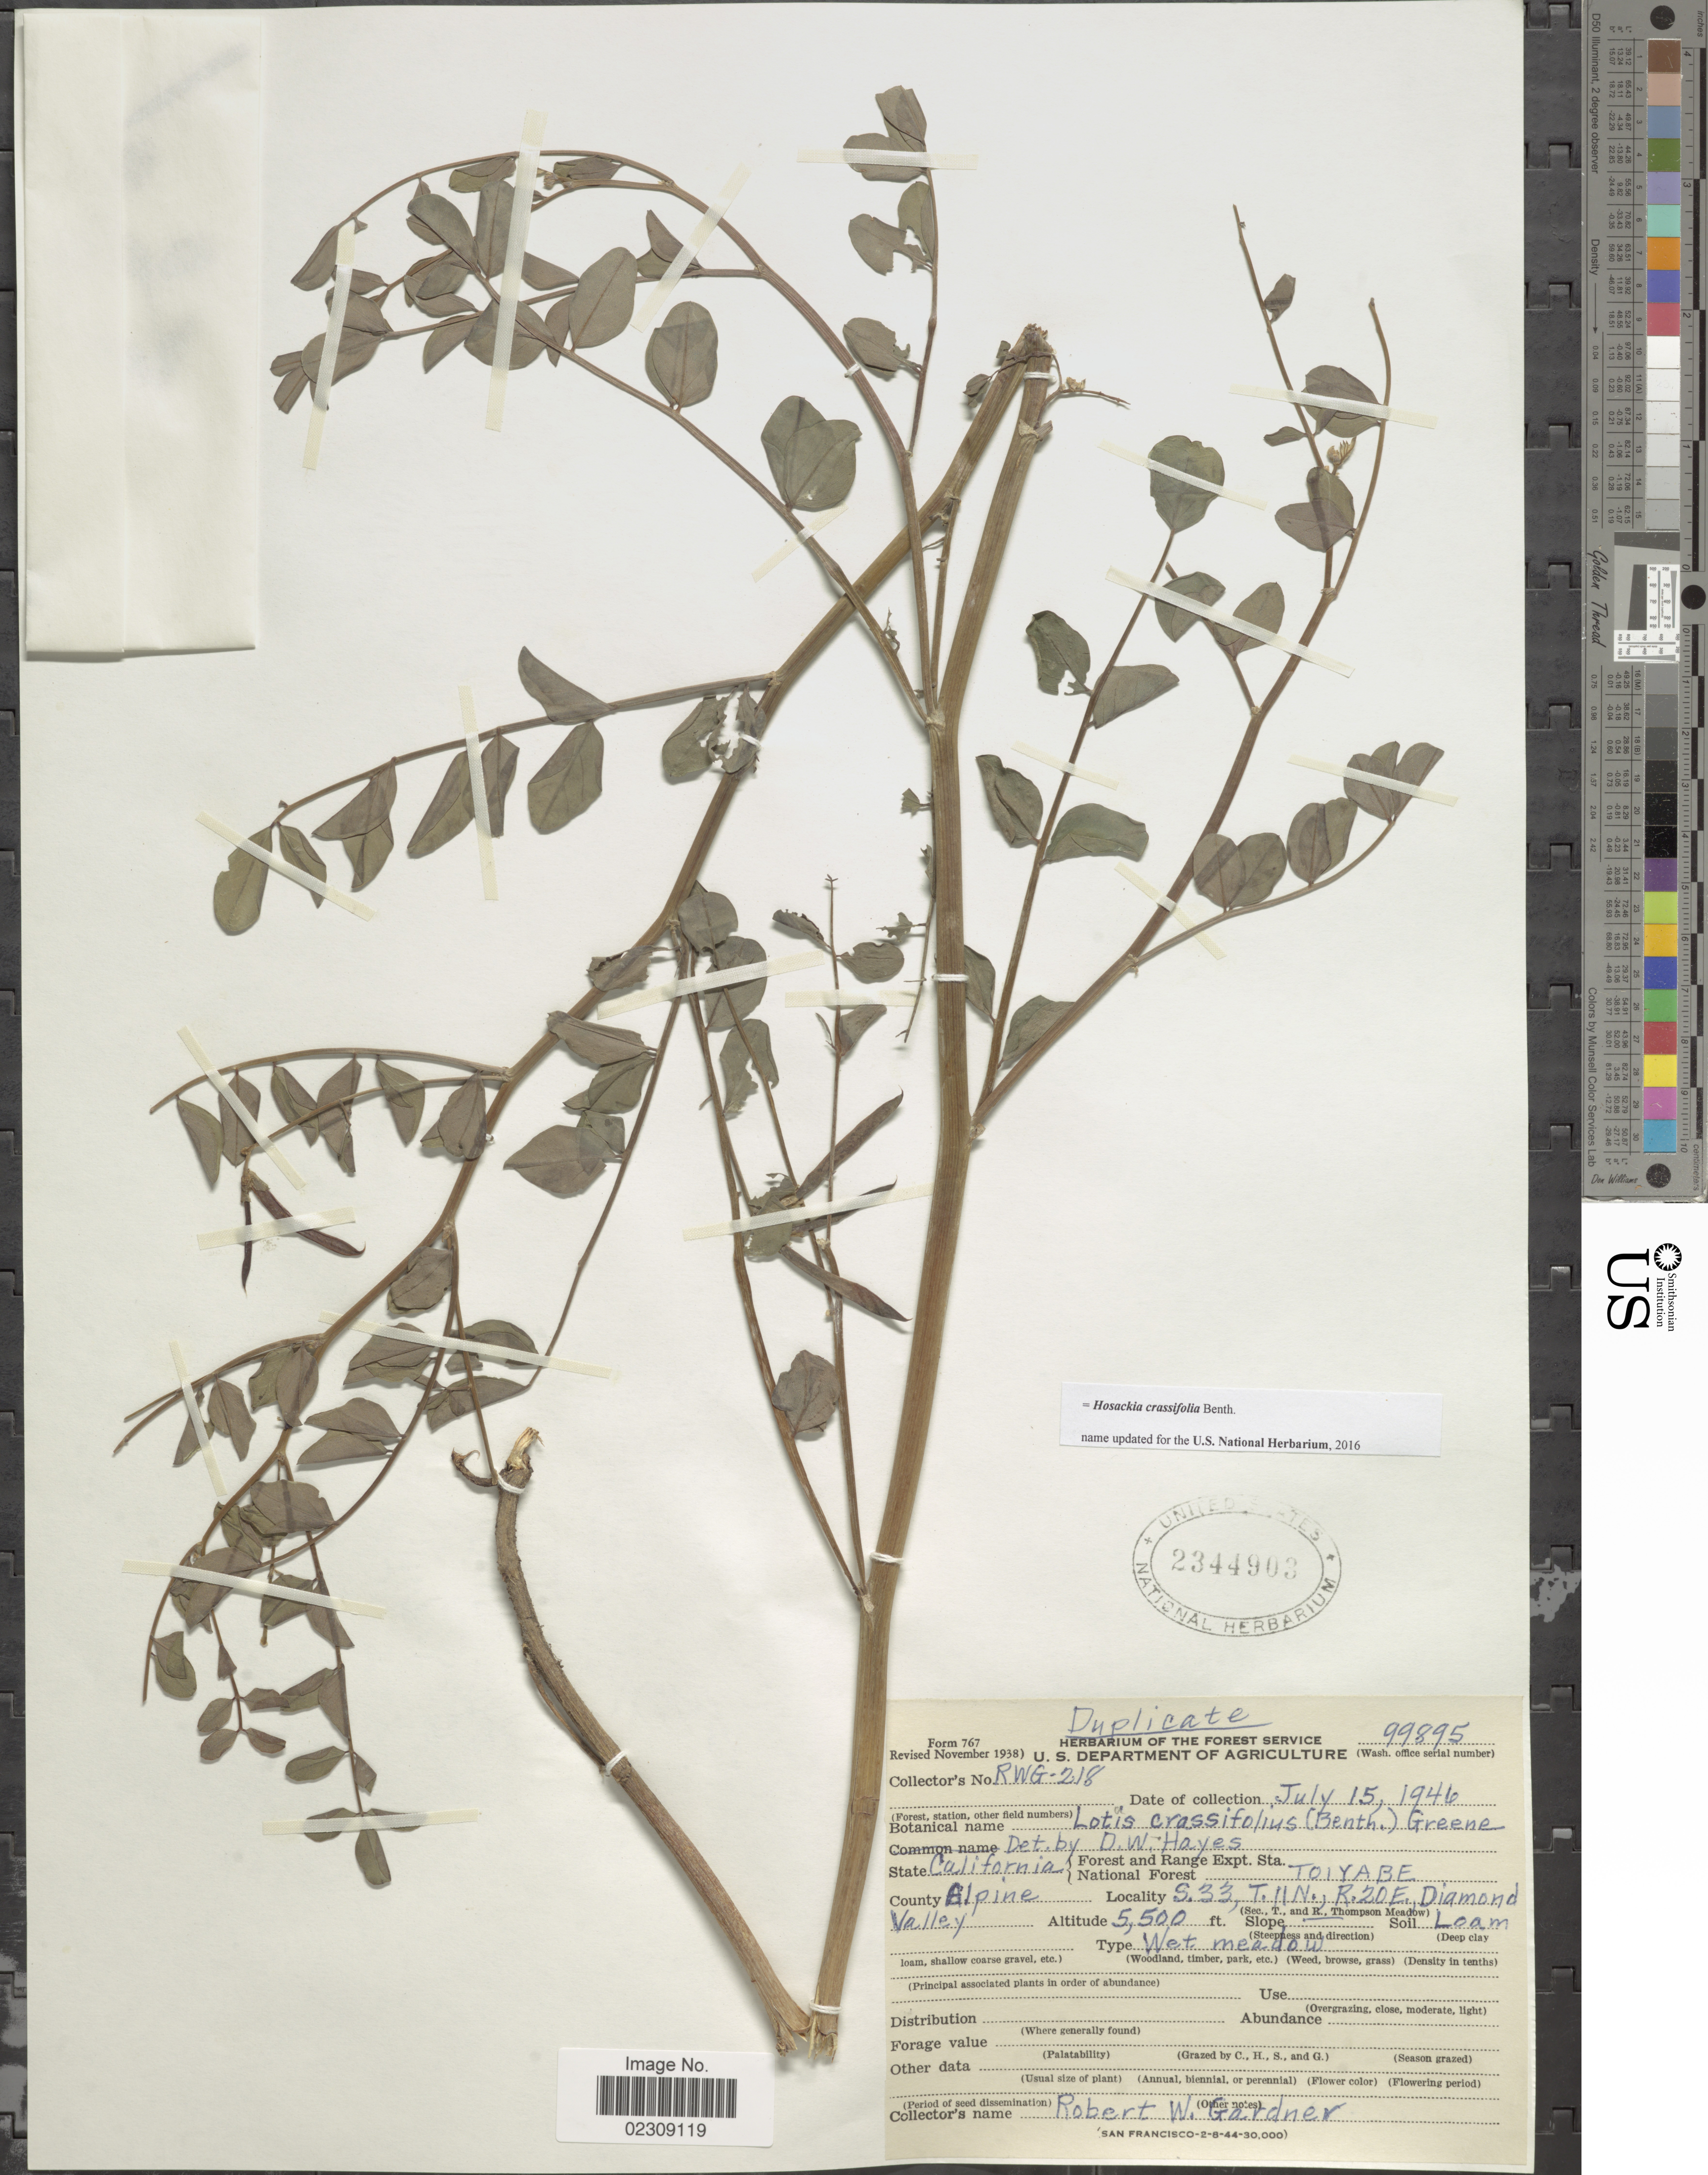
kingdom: Plantae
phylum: Tracheophyta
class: Magnoliopsida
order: Fabales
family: Fabaceae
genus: Hosackia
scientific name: Hosackia crassifolia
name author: Benth.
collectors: R. Gardner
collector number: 99895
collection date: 1946-07-15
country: United States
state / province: California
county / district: Alpine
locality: Toiyabe. County Alpine. S. 33, T. 11 N., R. 20 E., Diamond Valley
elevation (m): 1676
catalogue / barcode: US 2344903